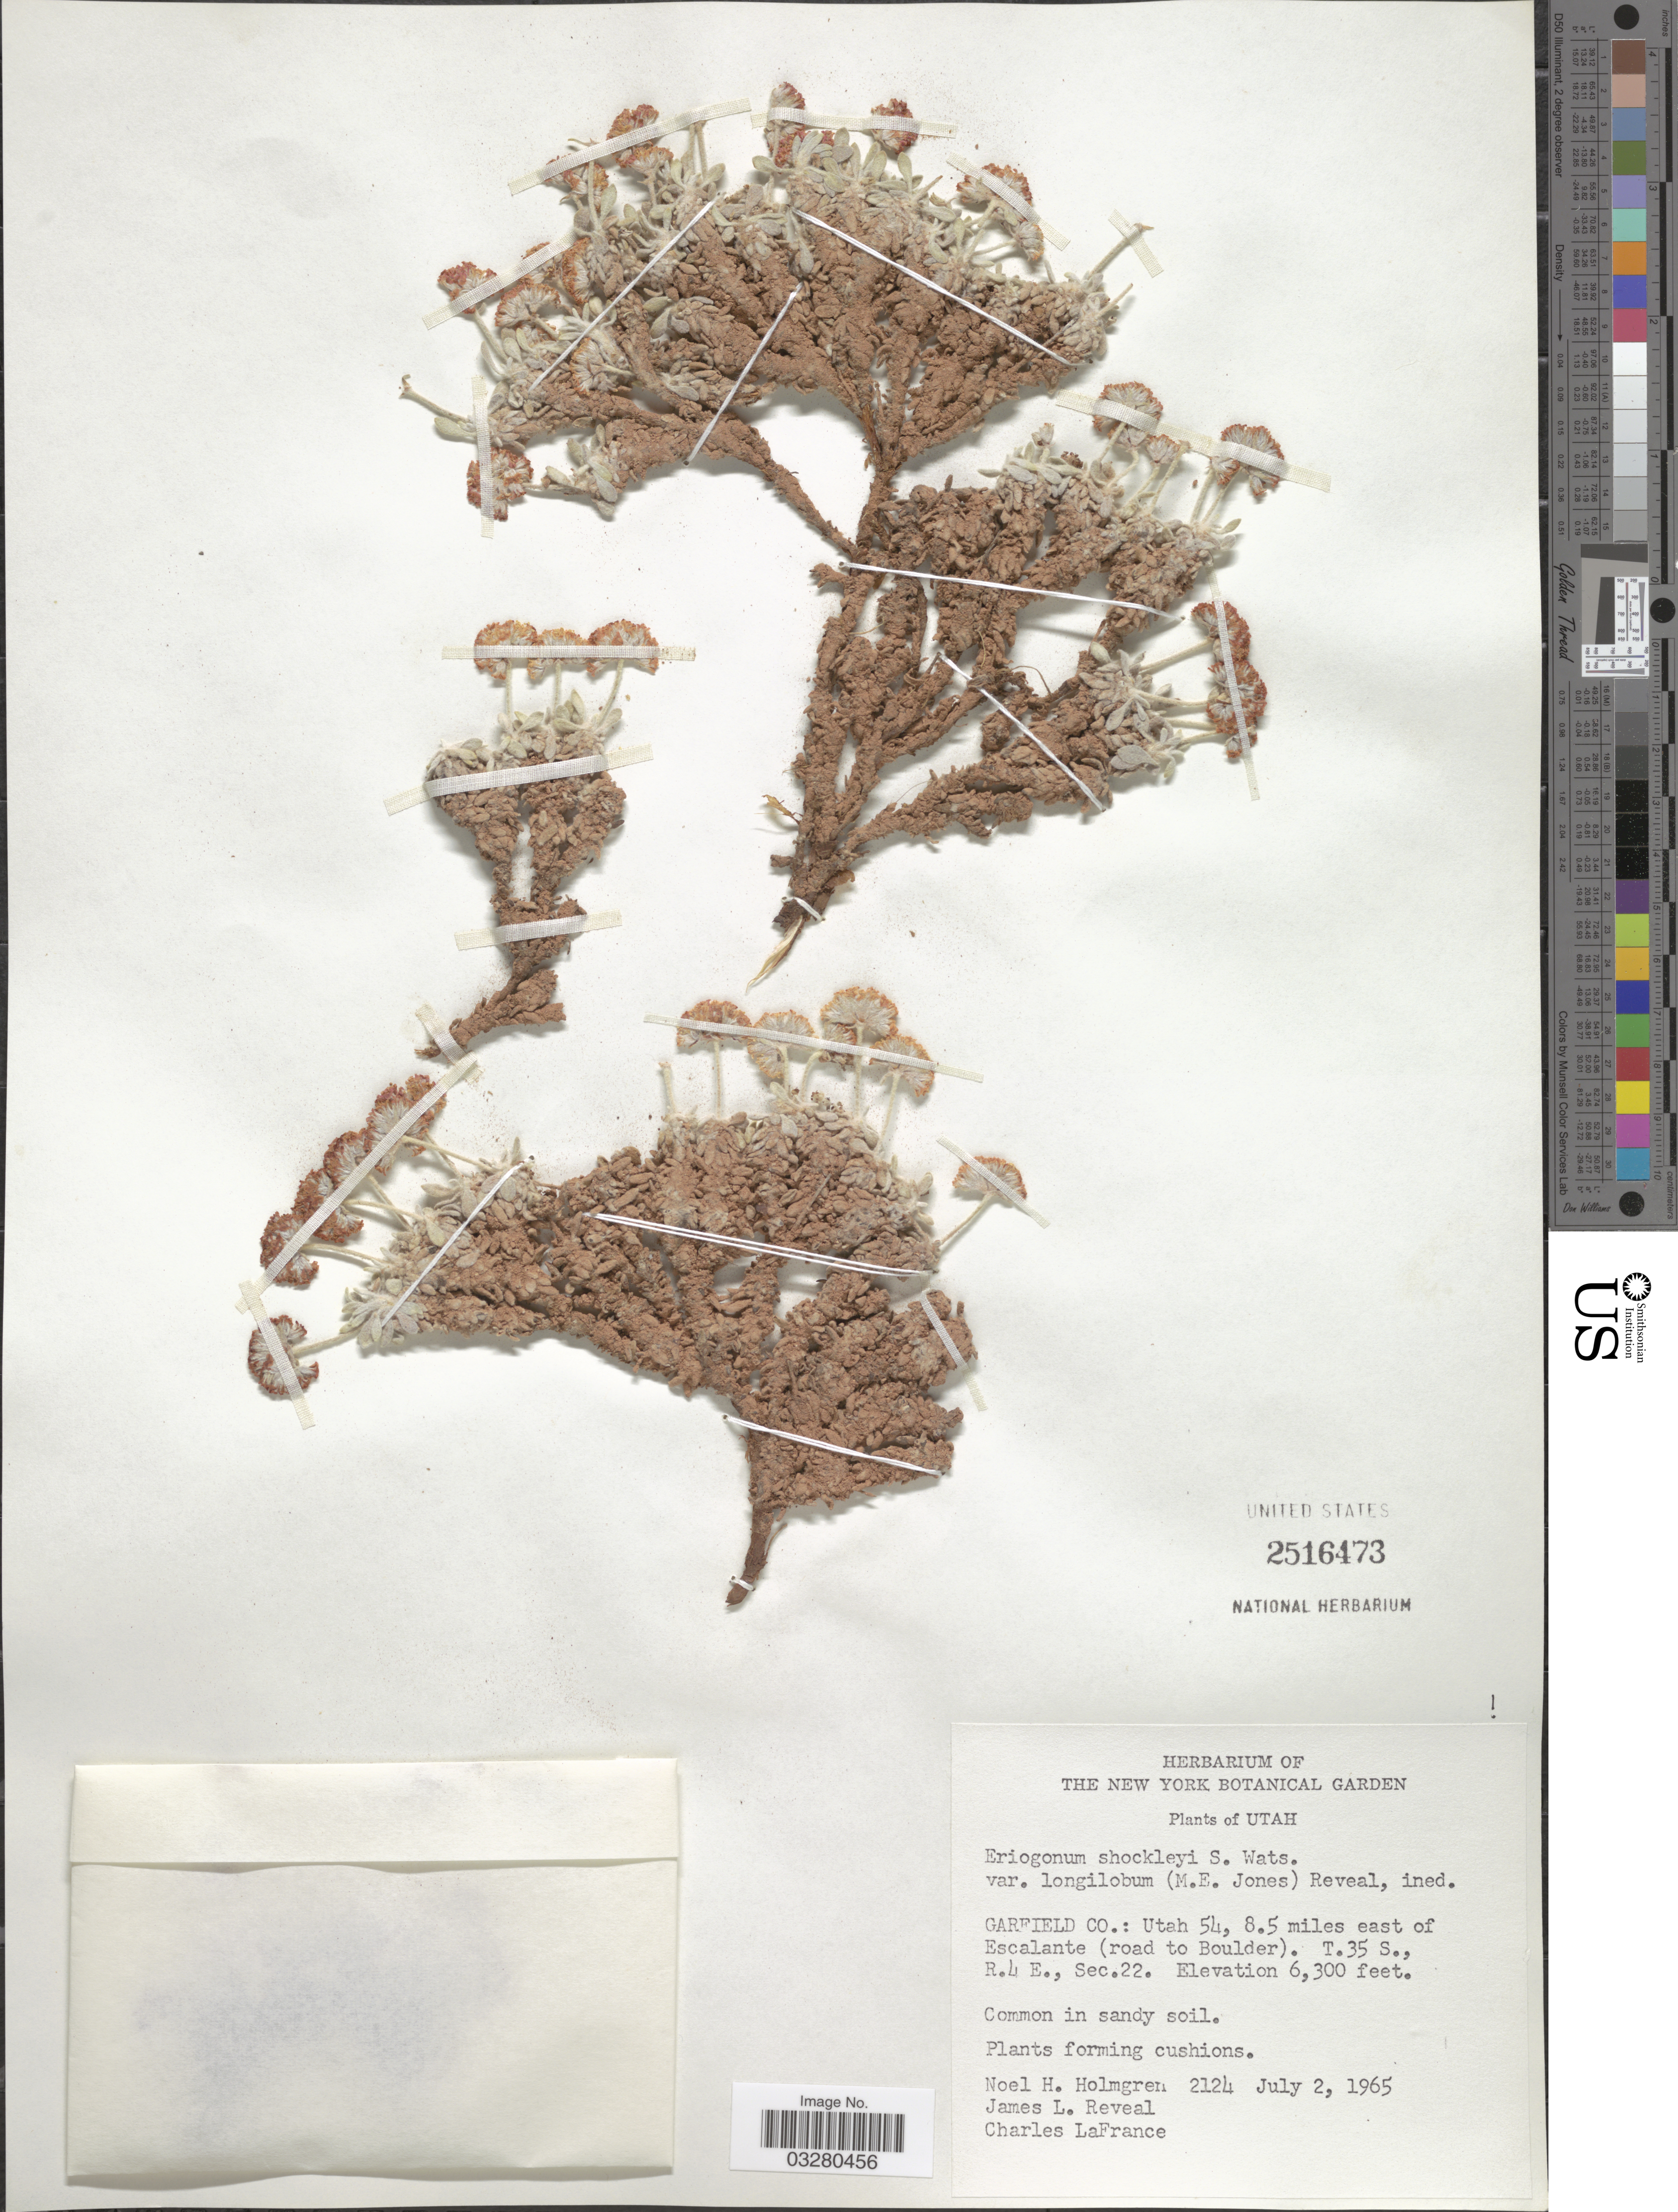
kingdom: Plantae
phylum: Tracheophyta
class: Magnoliopsida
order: Caryophyllales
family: Polygonaceae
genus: Eriogonum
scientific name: Eriogonum shockleyi var. longilobum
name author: (M.E. Jones) Reveal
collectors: N. H. Holmgren, J. L. Reveal & C. LaFrance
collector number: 2124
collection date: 1965-07-02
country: United States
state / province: Utah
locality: Garfield Co.: Utah 54, 8.5 miles east of Escalante (road to Boulder). T.35 S., R.4 E., Sec.22.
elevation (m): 1920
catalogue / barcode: US 2516473